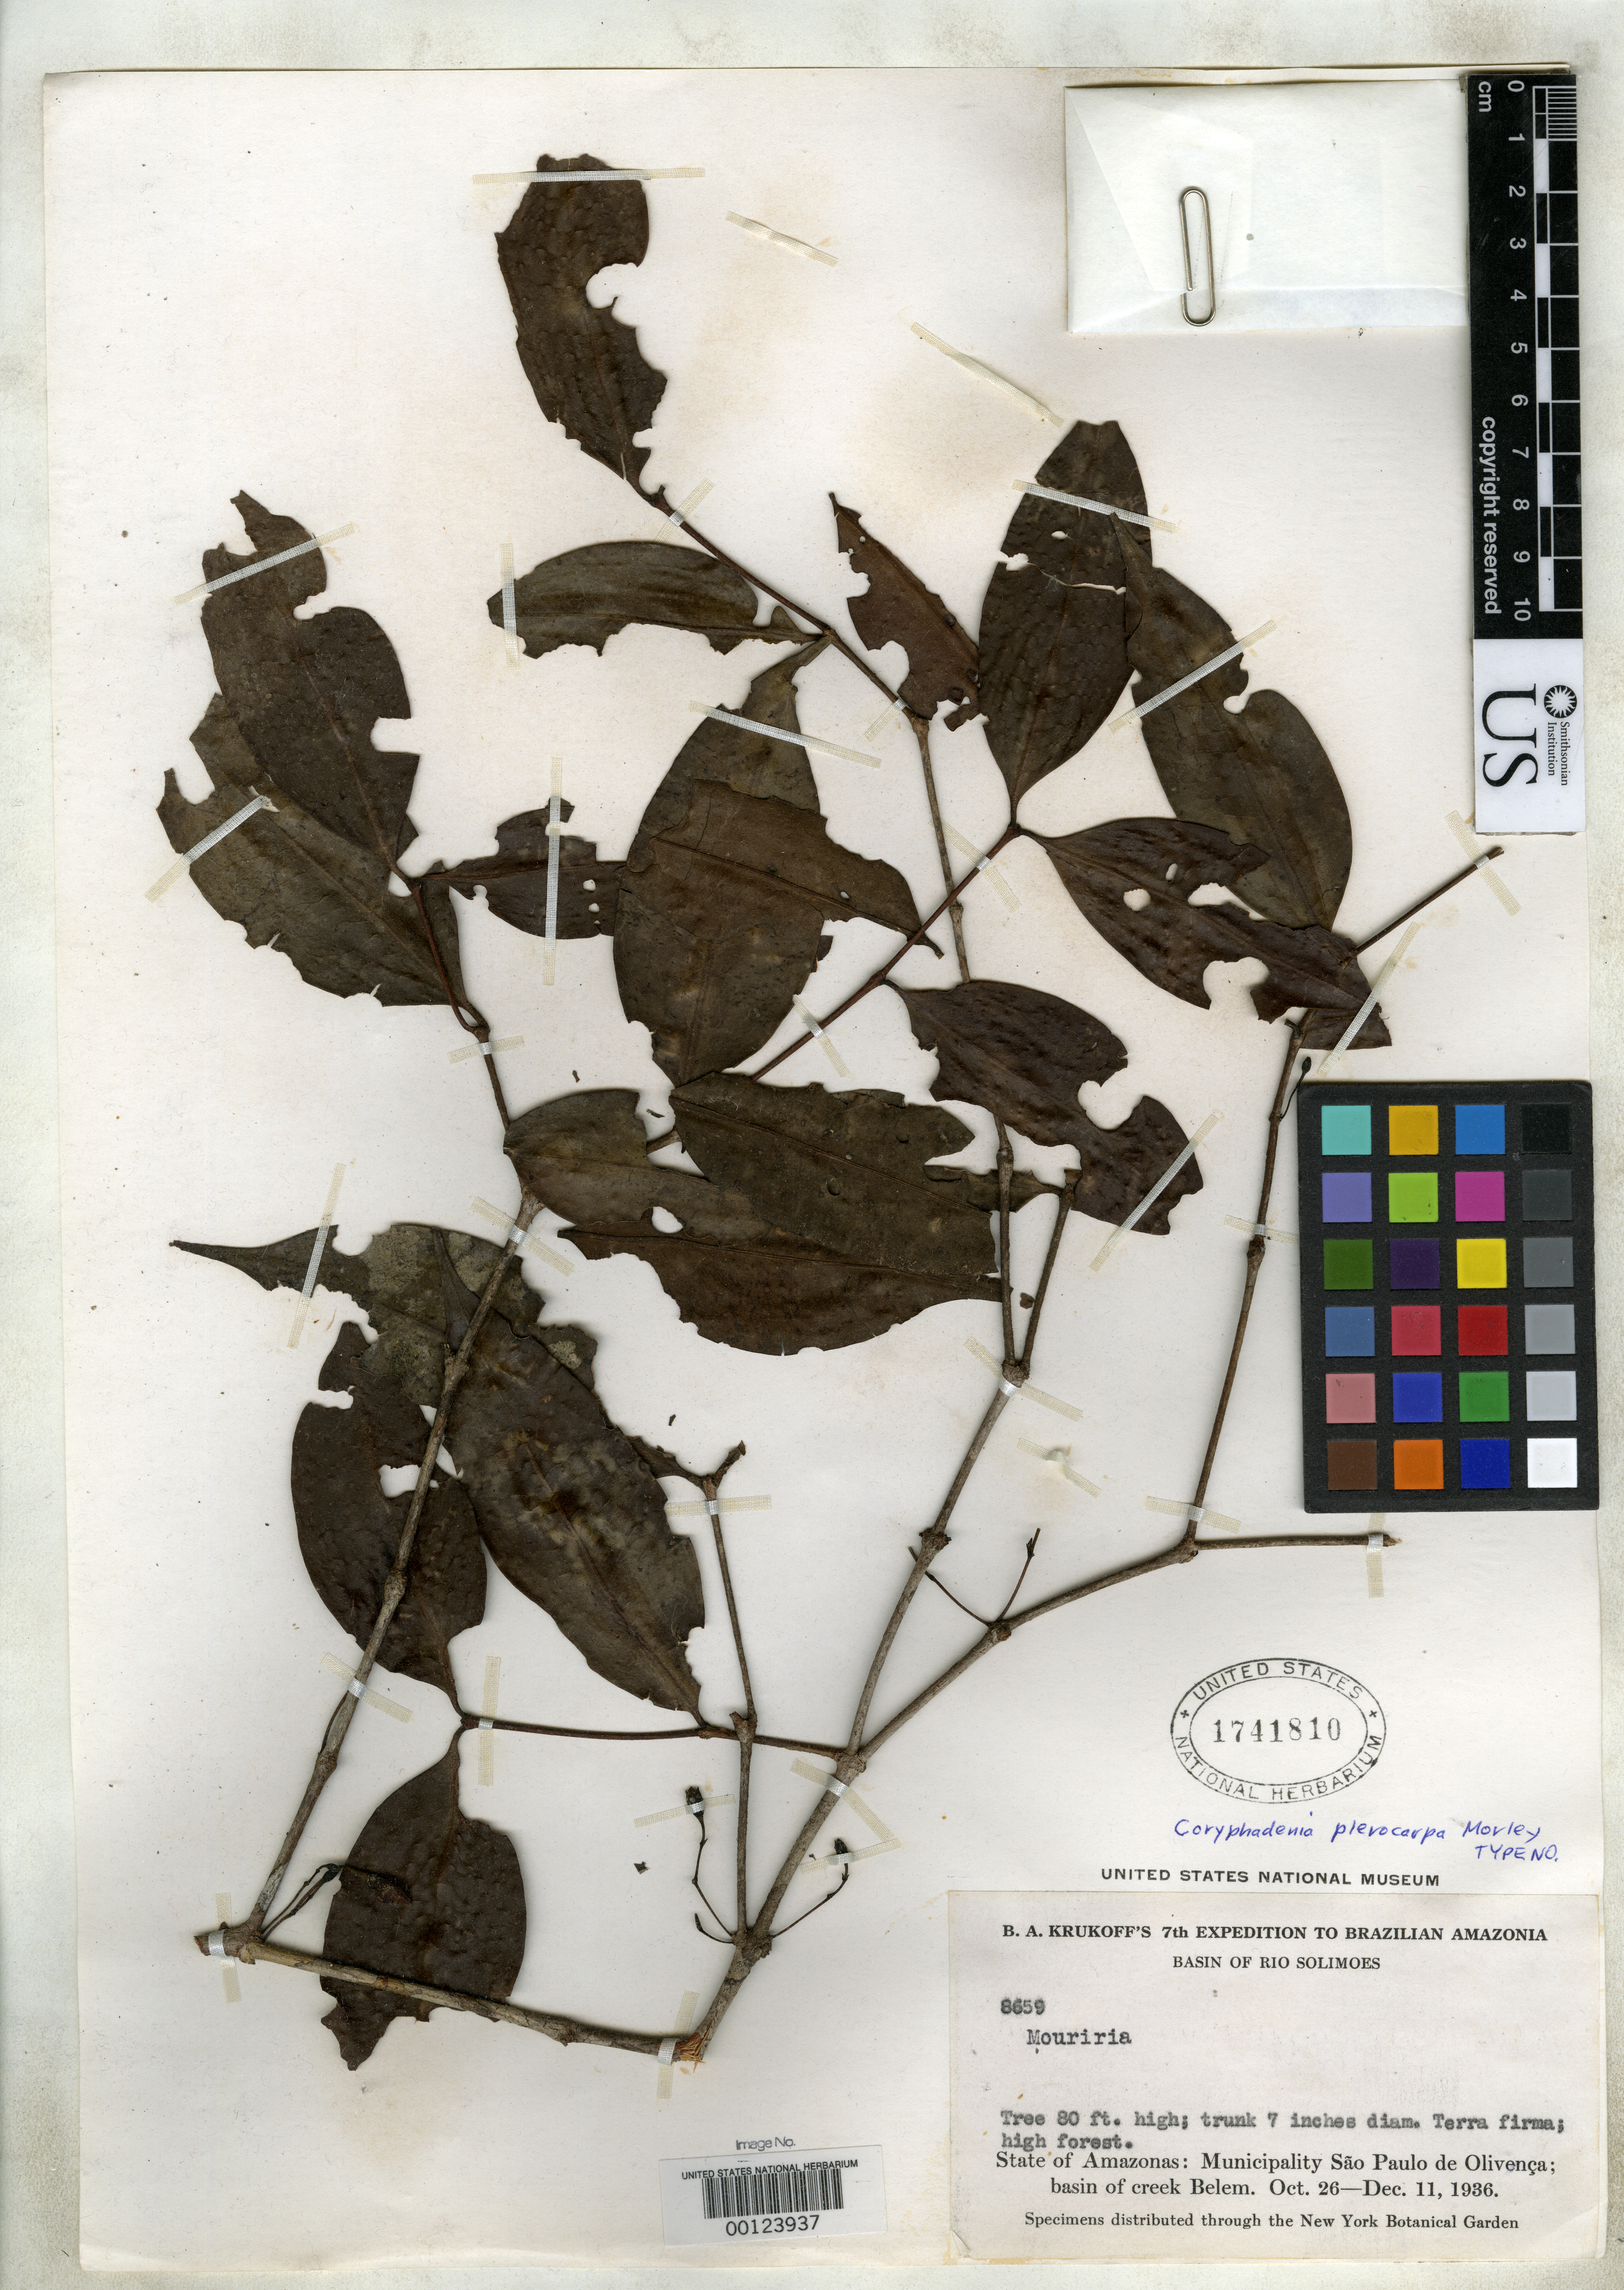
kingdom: Plantae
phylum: Tracheophyta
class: Magnoliopsida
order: Myrtales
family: Melastomataceae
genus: Coryphadenia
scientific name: Coryphadenia plerocarpa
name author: Morley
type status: Isotype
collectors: B. A. Krukoff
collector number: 8659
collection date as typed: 26 Oct 1936 to 11 Dec 1936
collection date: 1936-10-26/1936-12-11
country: Brazil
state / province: Amazonas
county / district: São Paulo de Olivença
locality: Basin of Creek Belem.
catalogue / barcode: US 1741810